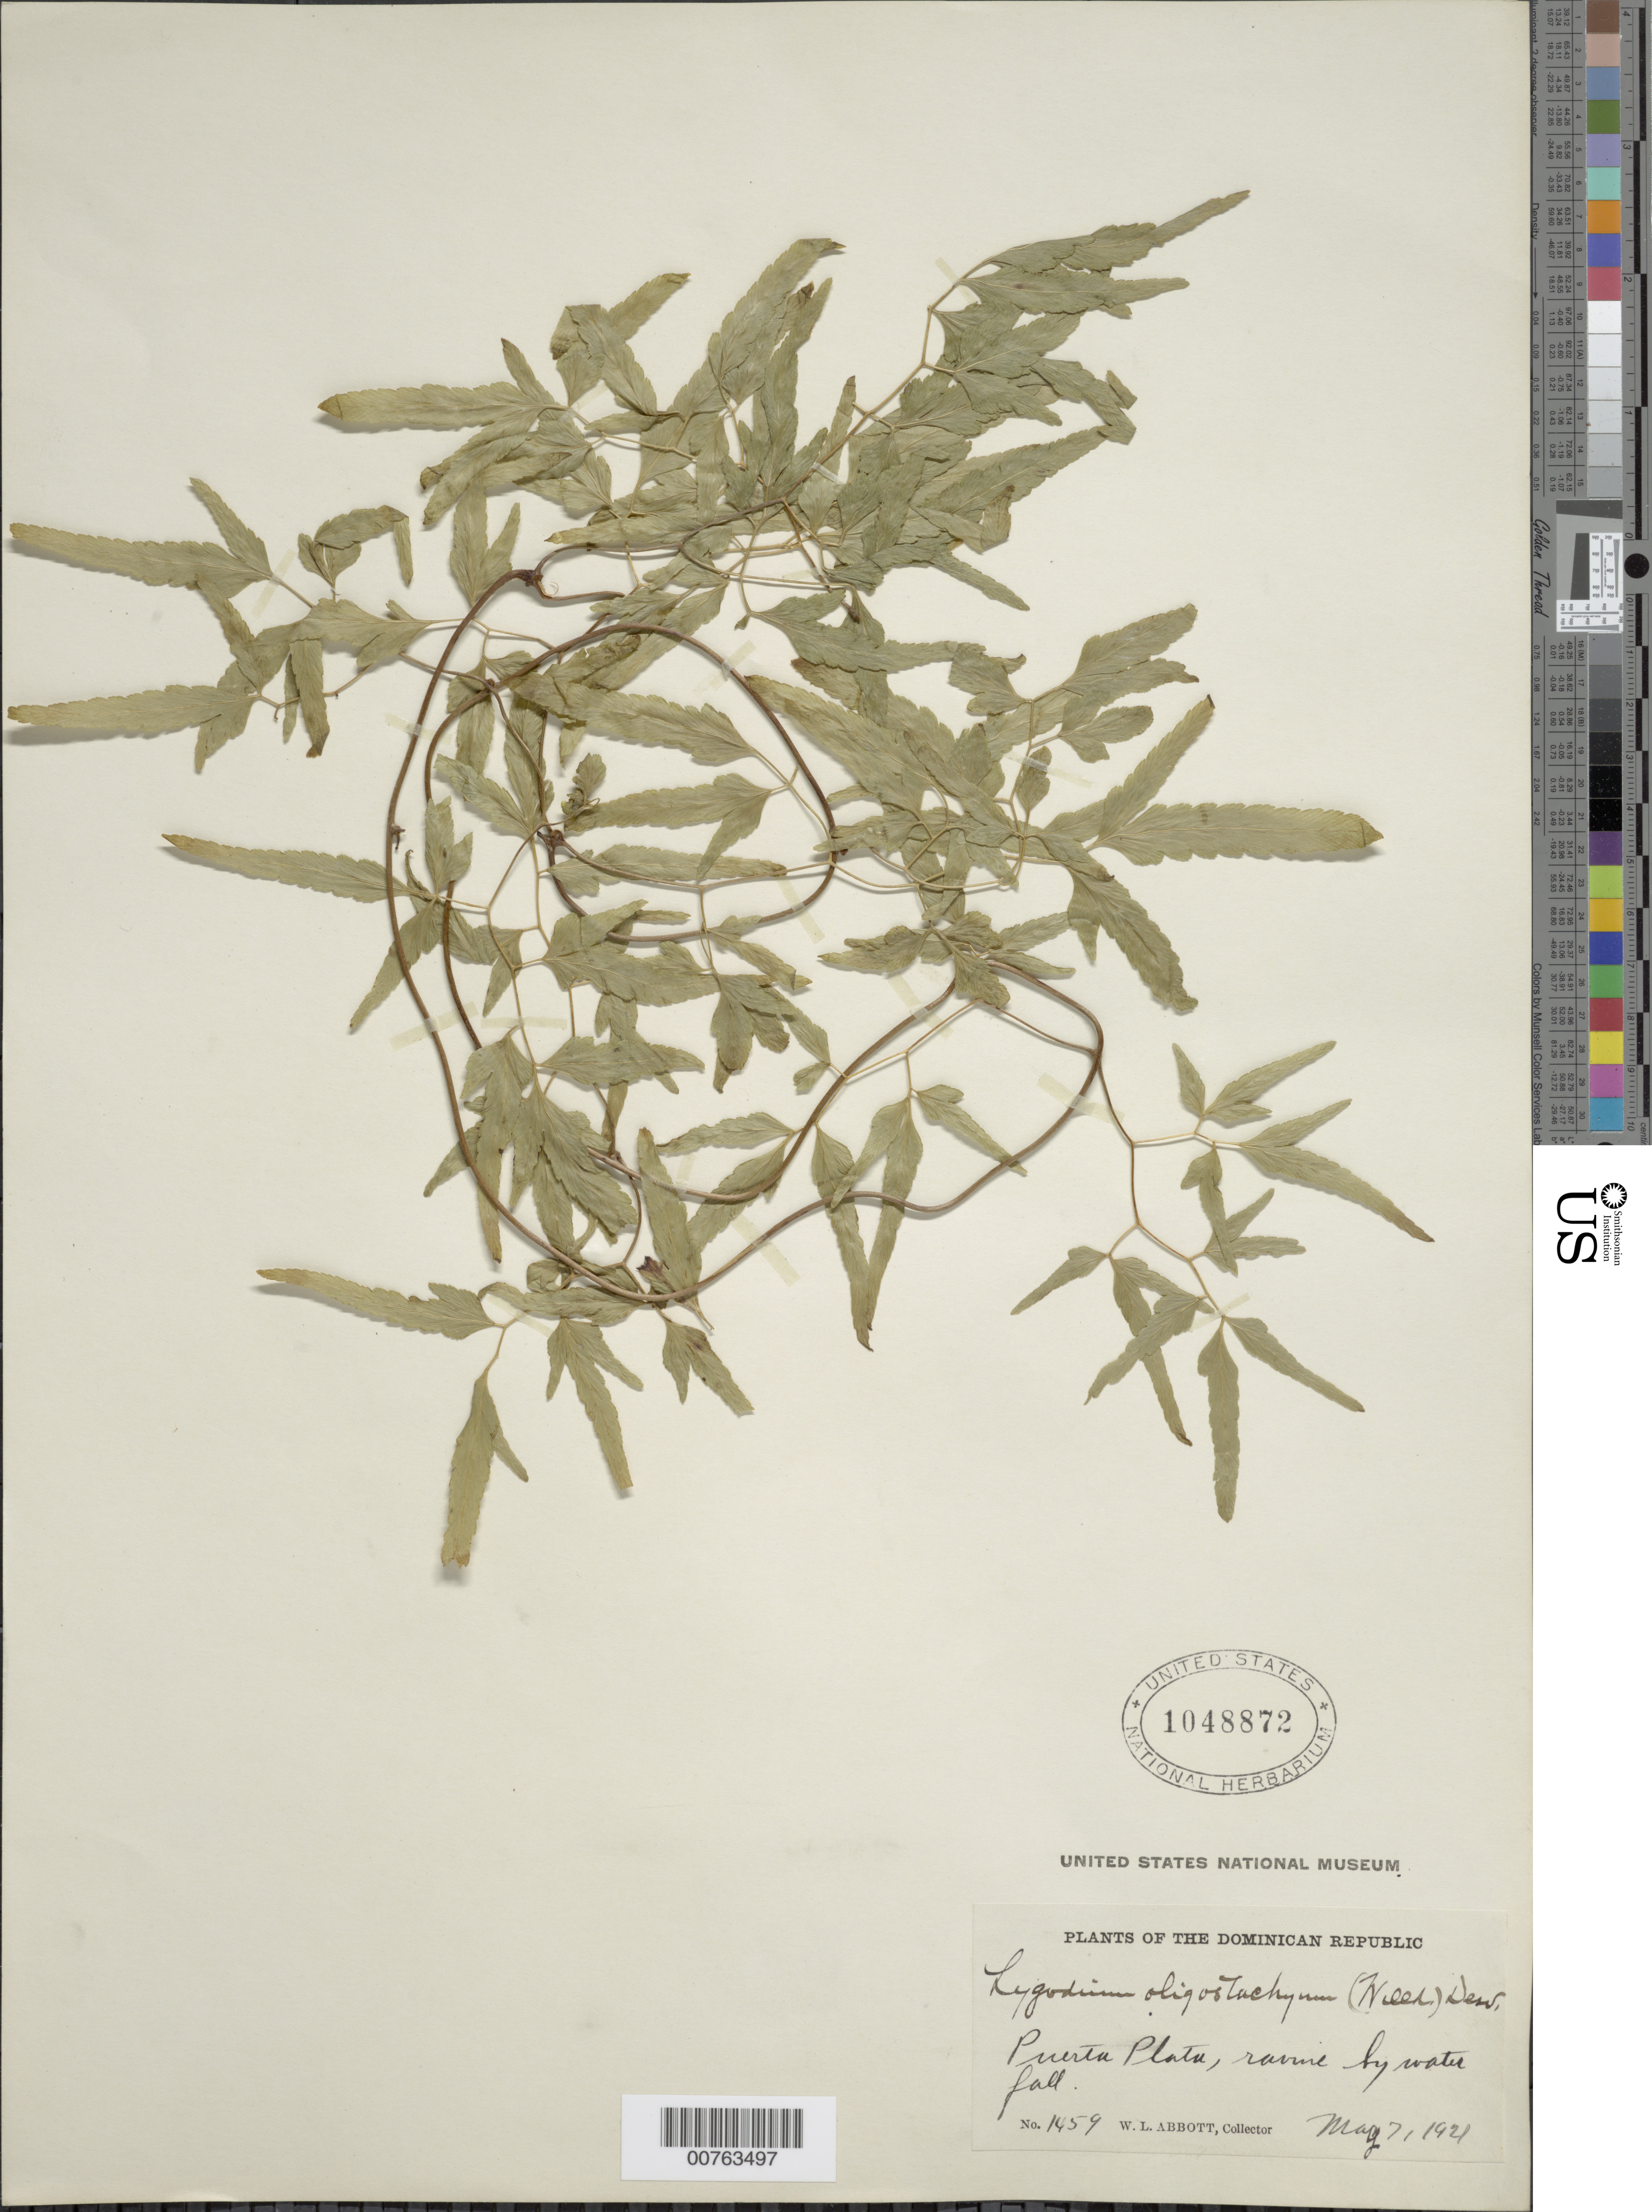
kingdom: Plantae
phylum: Tracheophyta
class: Polypodiopsida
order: Schizaeales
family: Lygodiaceae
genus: Lygodium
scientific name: Lygodium oligostachyum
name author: (Willd.) Desv.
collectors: W. L. Abbott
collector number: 1459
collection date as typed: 07 May 1910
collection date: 1910-05-07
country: Dominican Republic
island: Hispaniola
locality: Puerta Plata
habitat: Ravine by water fall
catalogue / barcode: US 1048872